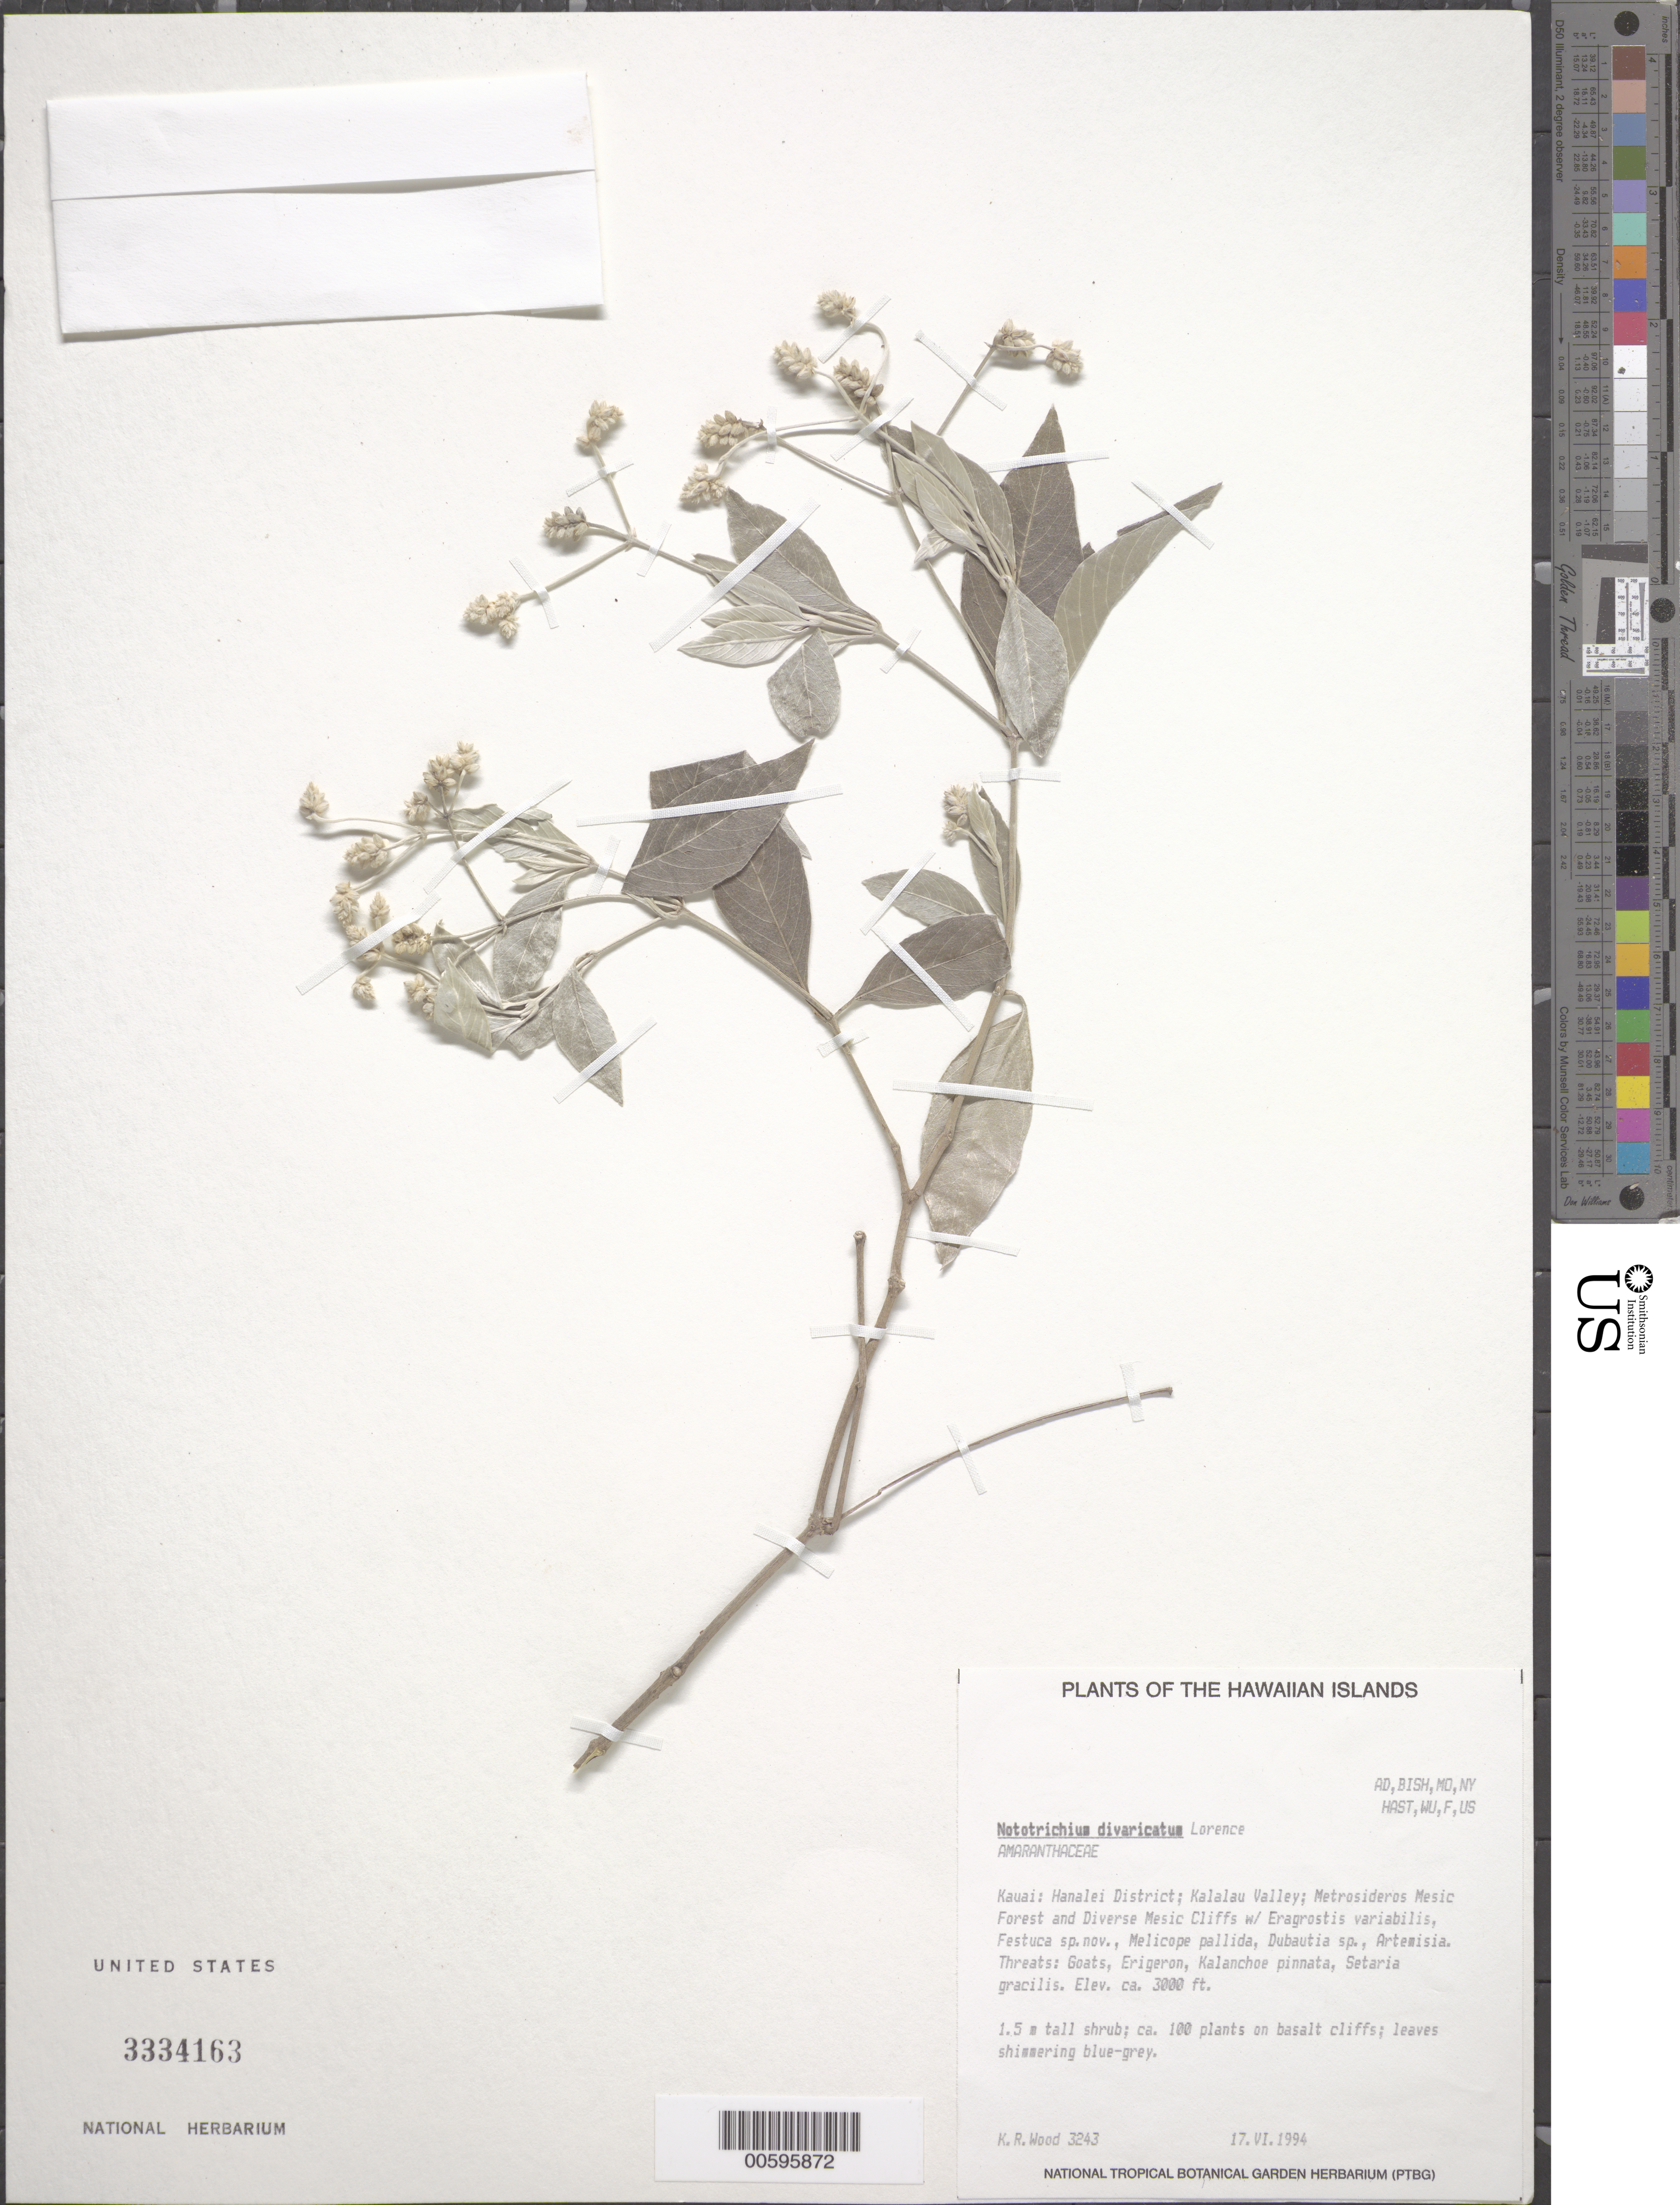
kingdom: Plantae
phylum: Tracheophyta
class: Magnoliopsida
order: Caryophyllales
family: Amaranthaceae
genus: Achyranthes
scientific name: Achyranthes divaricata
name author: (Lorence) Di Vincenzo et al.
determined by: Wagner, W. L., (BOT), Smithsonian Institution - National Museum of Natural History (UNITED STATES)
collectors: K. R. Wood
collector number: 3243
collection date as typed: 17 Jun 1994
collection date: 1994-06-17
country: United States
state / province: Hawaii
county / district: Kauai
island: Kaua'i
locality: Hanalei Dist; Kalalau Valley.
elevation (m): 914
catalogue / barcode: US 3334163